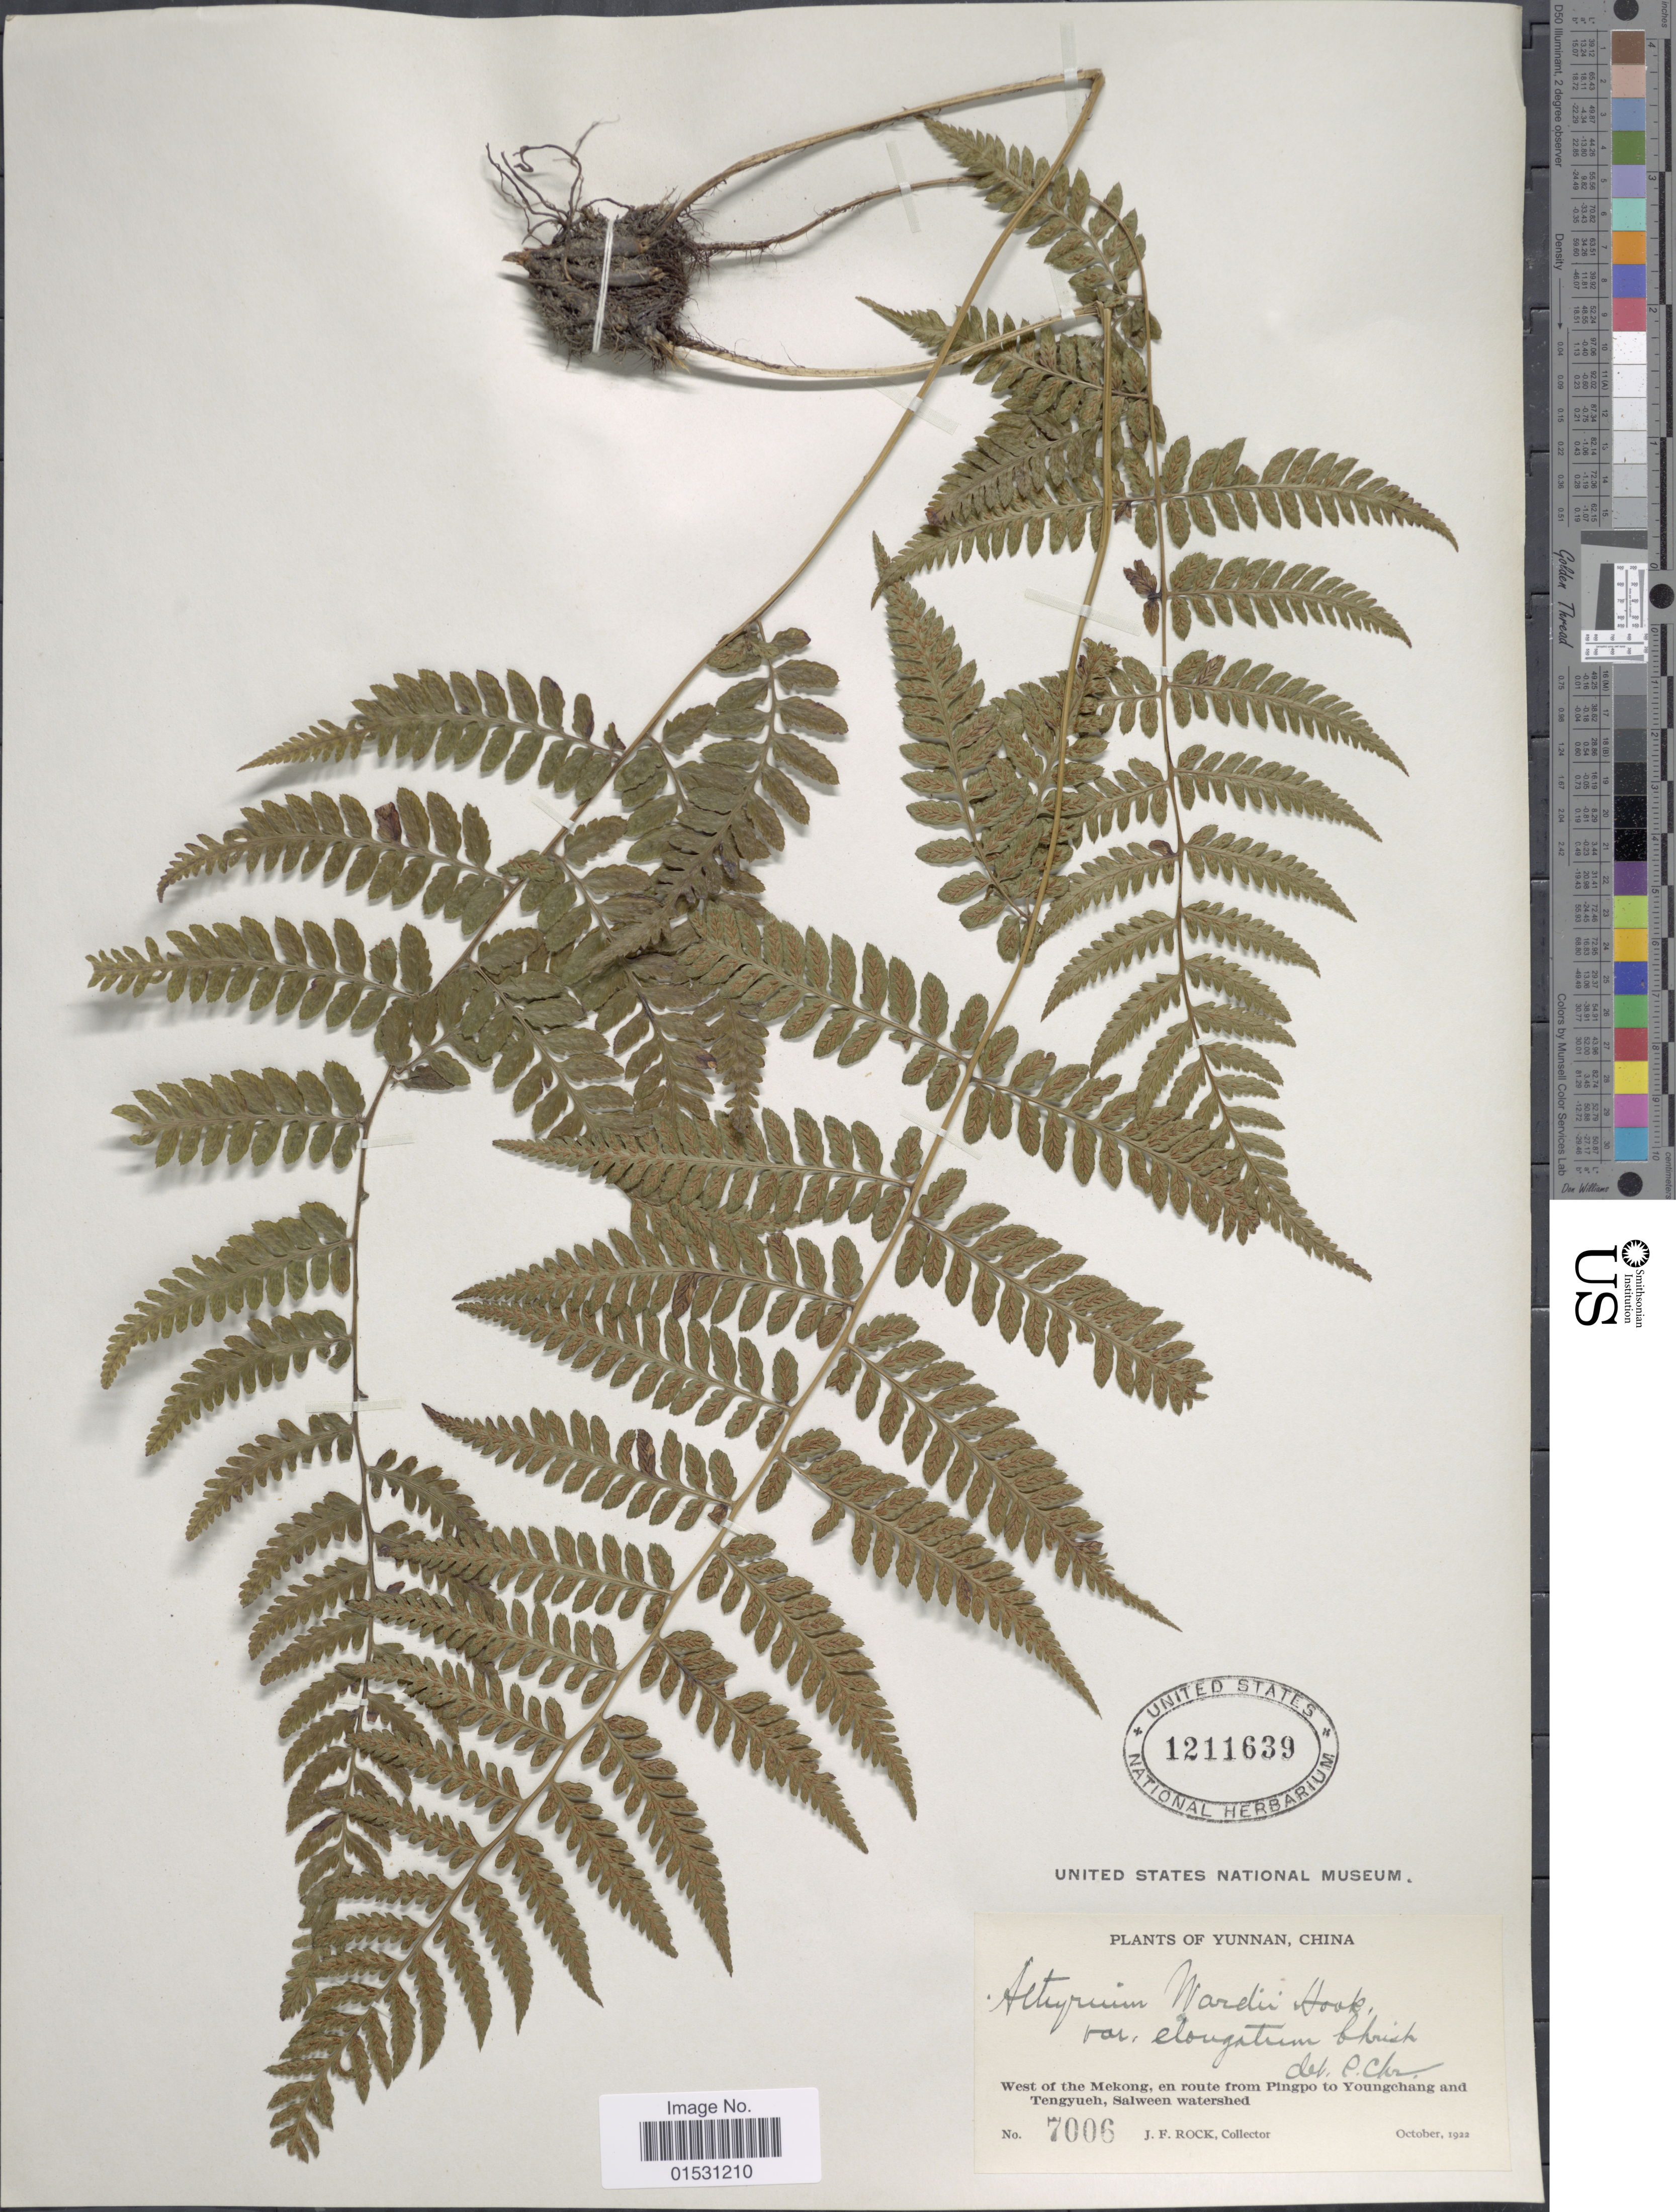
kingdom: Plantae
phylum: Tracheophyta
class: Polypodiopsida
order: Polypodiales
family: Athyriaceae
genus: Athyrium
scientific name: Athyrium wardii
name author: (Hook.) Makino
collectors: J. Rock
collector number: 7006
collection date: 1922-10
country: China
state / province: Yunnan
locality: West of the Mekong, en route from Pingpo to Youngchang and Tengyeuh, Salween watershed.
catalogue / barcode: US 1211639